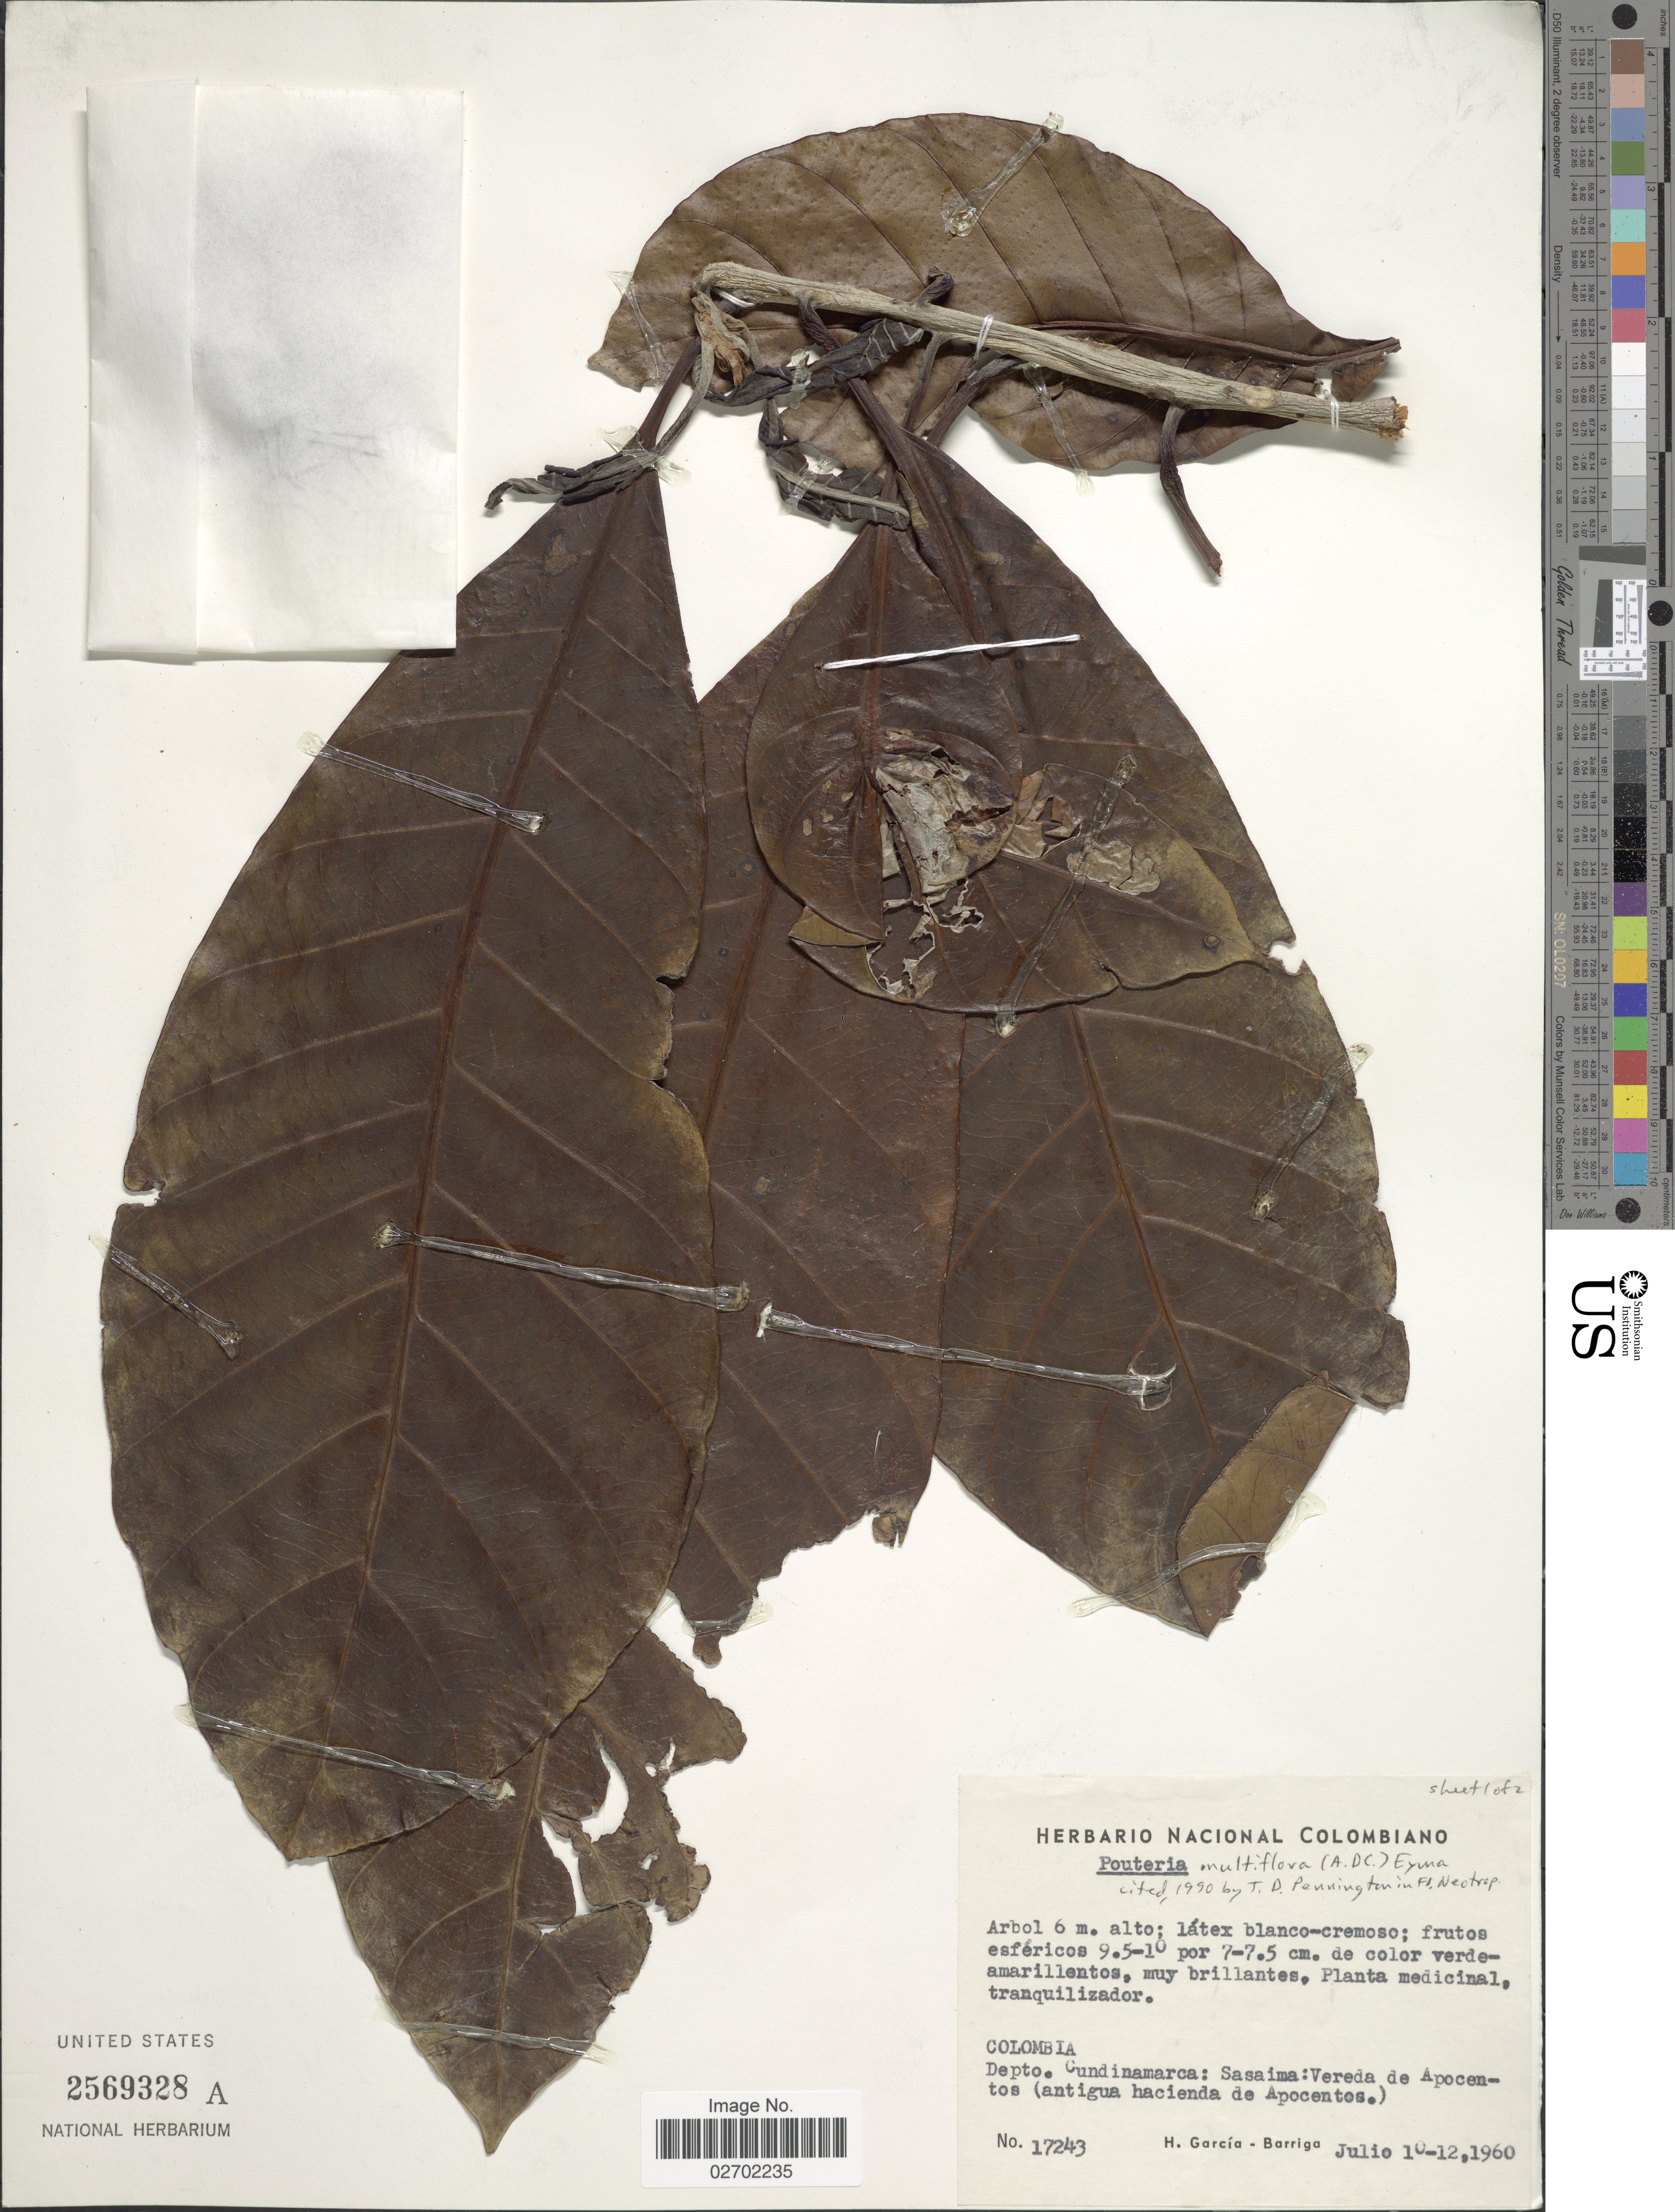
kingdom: Plantae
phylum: Tracheophyta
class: Magnoliopsida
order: Ericales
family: Sapotaceae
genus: Pouteria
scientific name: Pouteria multiflora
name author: (A. DC.) Eyma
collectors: H. García Barriga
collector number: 17243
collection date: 1960-07-10/1960-07-12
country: Colombia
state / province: Cundinamarca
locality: Depto. Cundinamarca: Sasaima: Vereda de Apocentos (antigua hacienda de Apocentos)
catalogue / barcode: US 2569328A